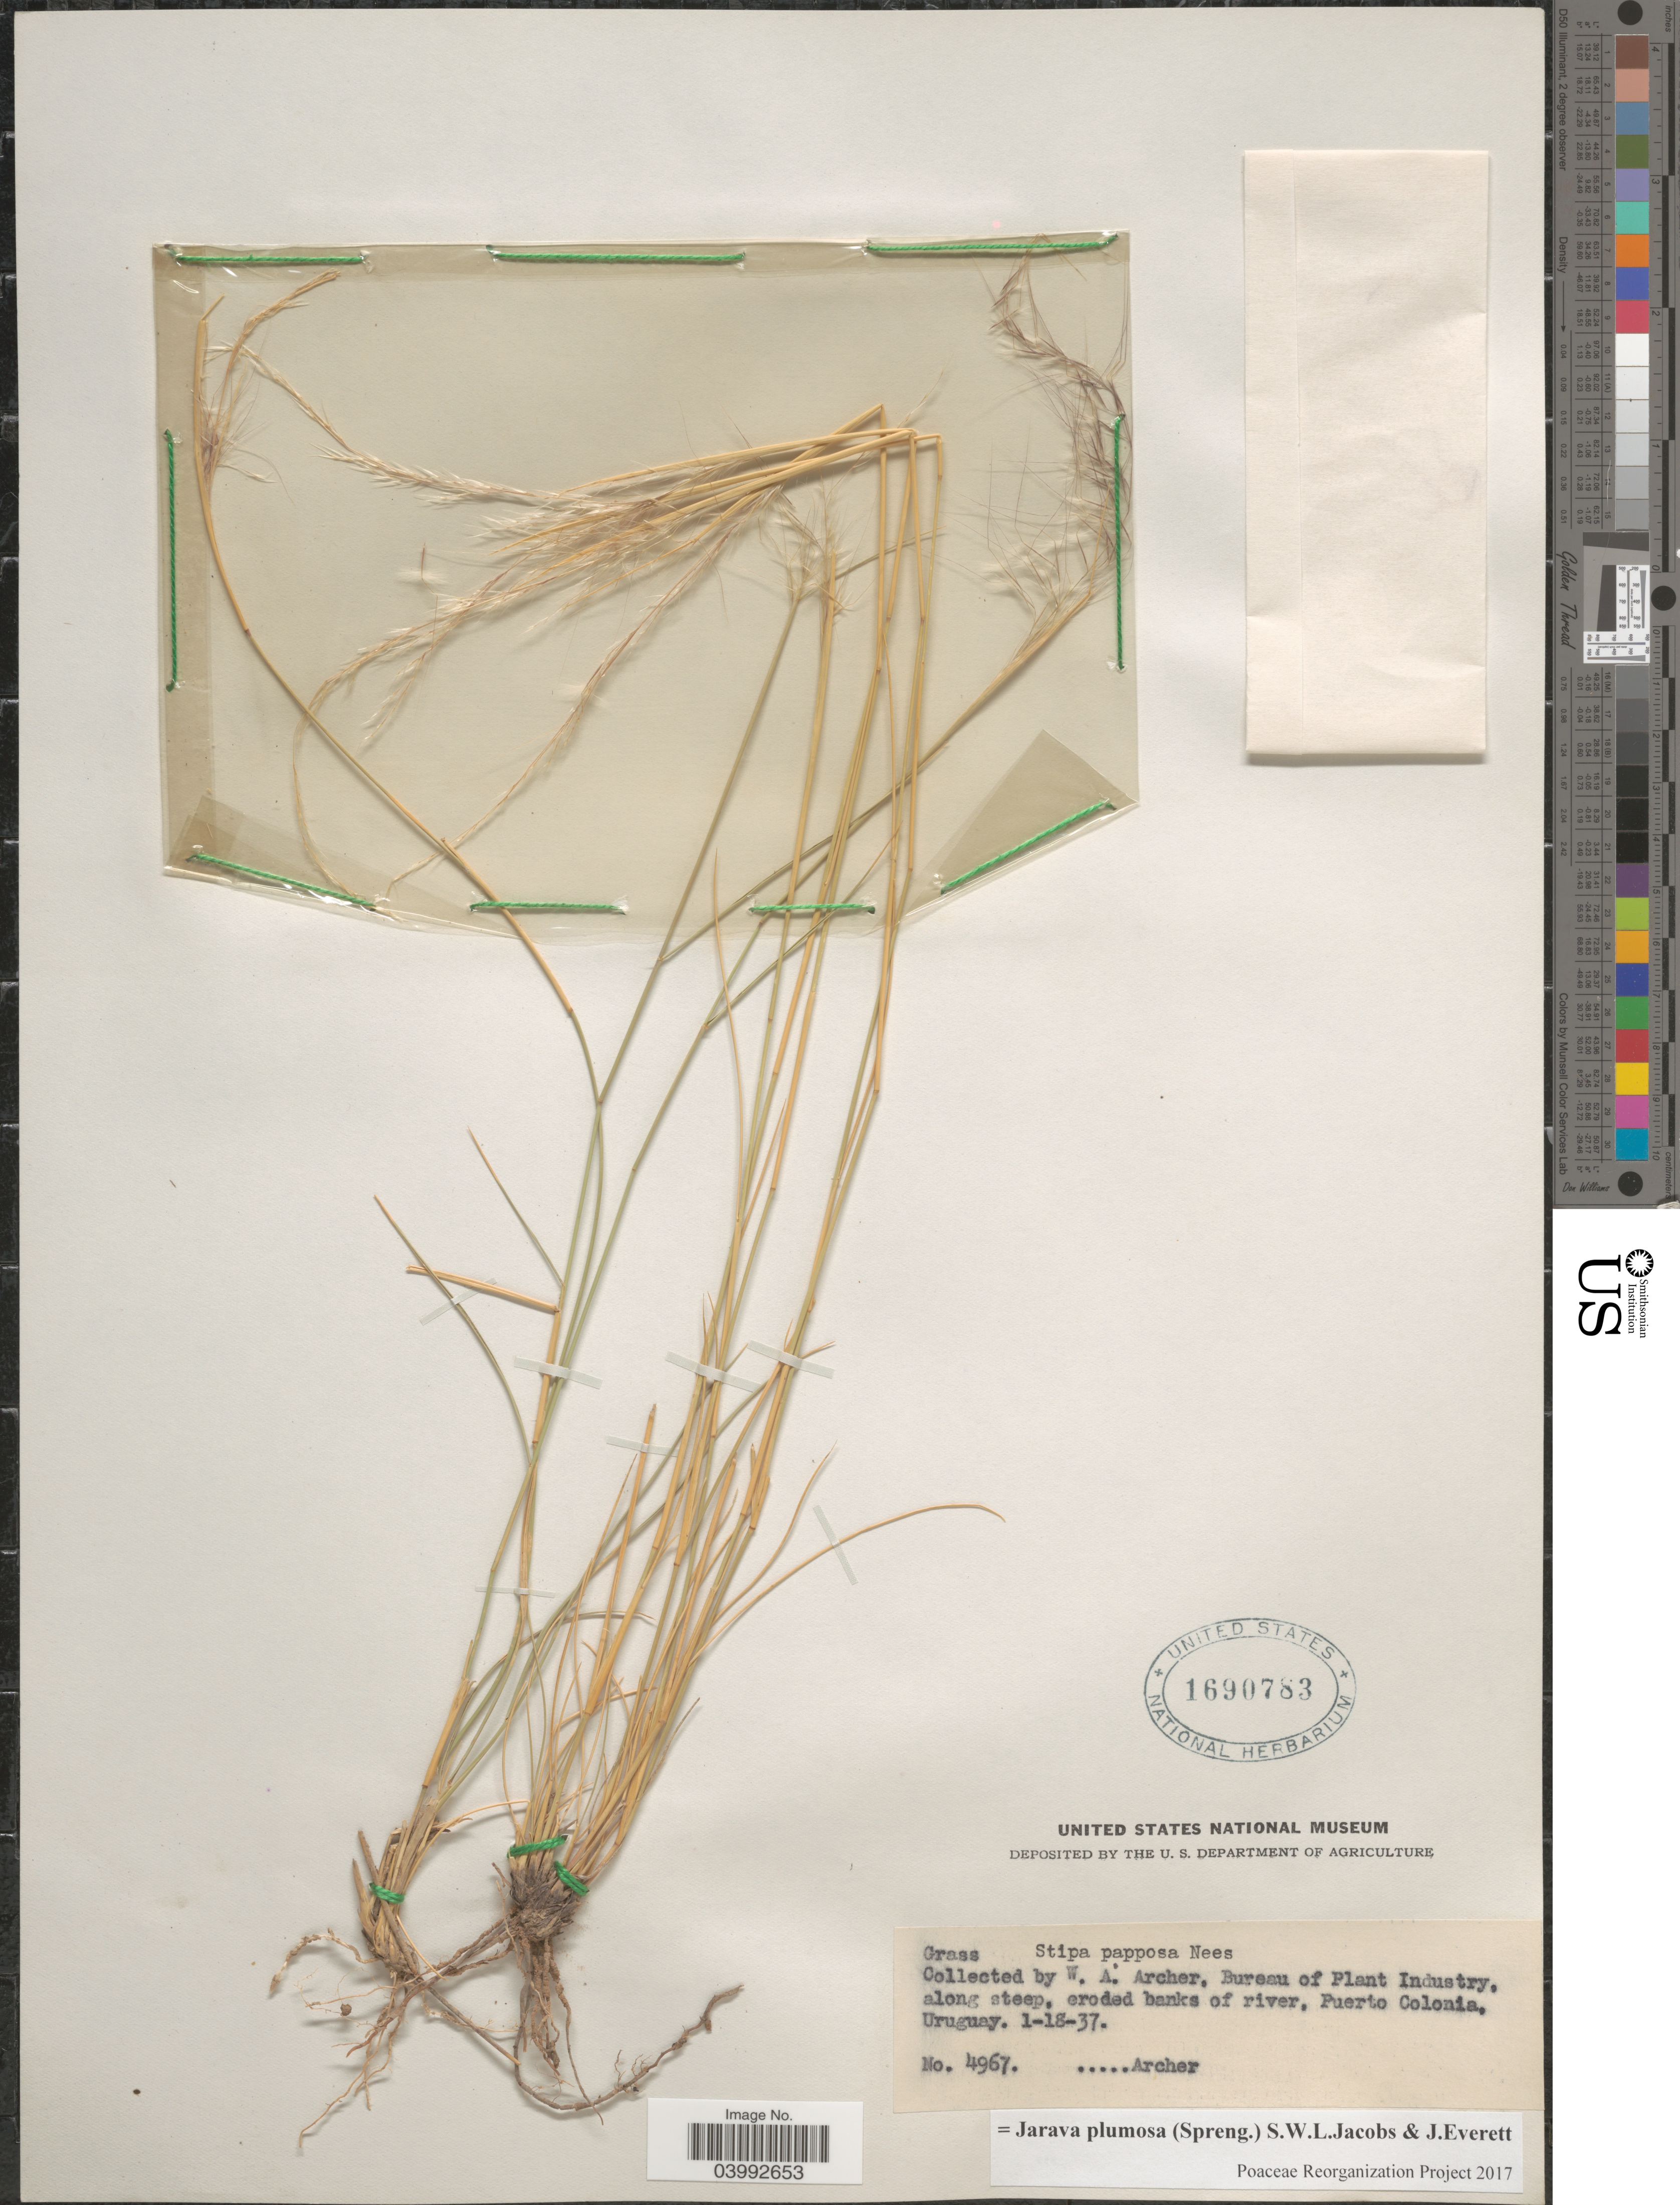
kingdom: Plantae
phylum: Tracheophyta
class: Liliopsida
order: Poales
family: Poaceae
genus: Jarava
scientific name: Jarava plumosa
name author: (Spreng.) S.W.L. Jacobs & J. Everett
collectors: W. Archer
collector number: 4967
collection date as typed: Transcribed d/m/y: 18/1/37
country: Uruguay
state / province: Colonia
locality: Puerto Colonia.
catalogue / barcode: US 1690783